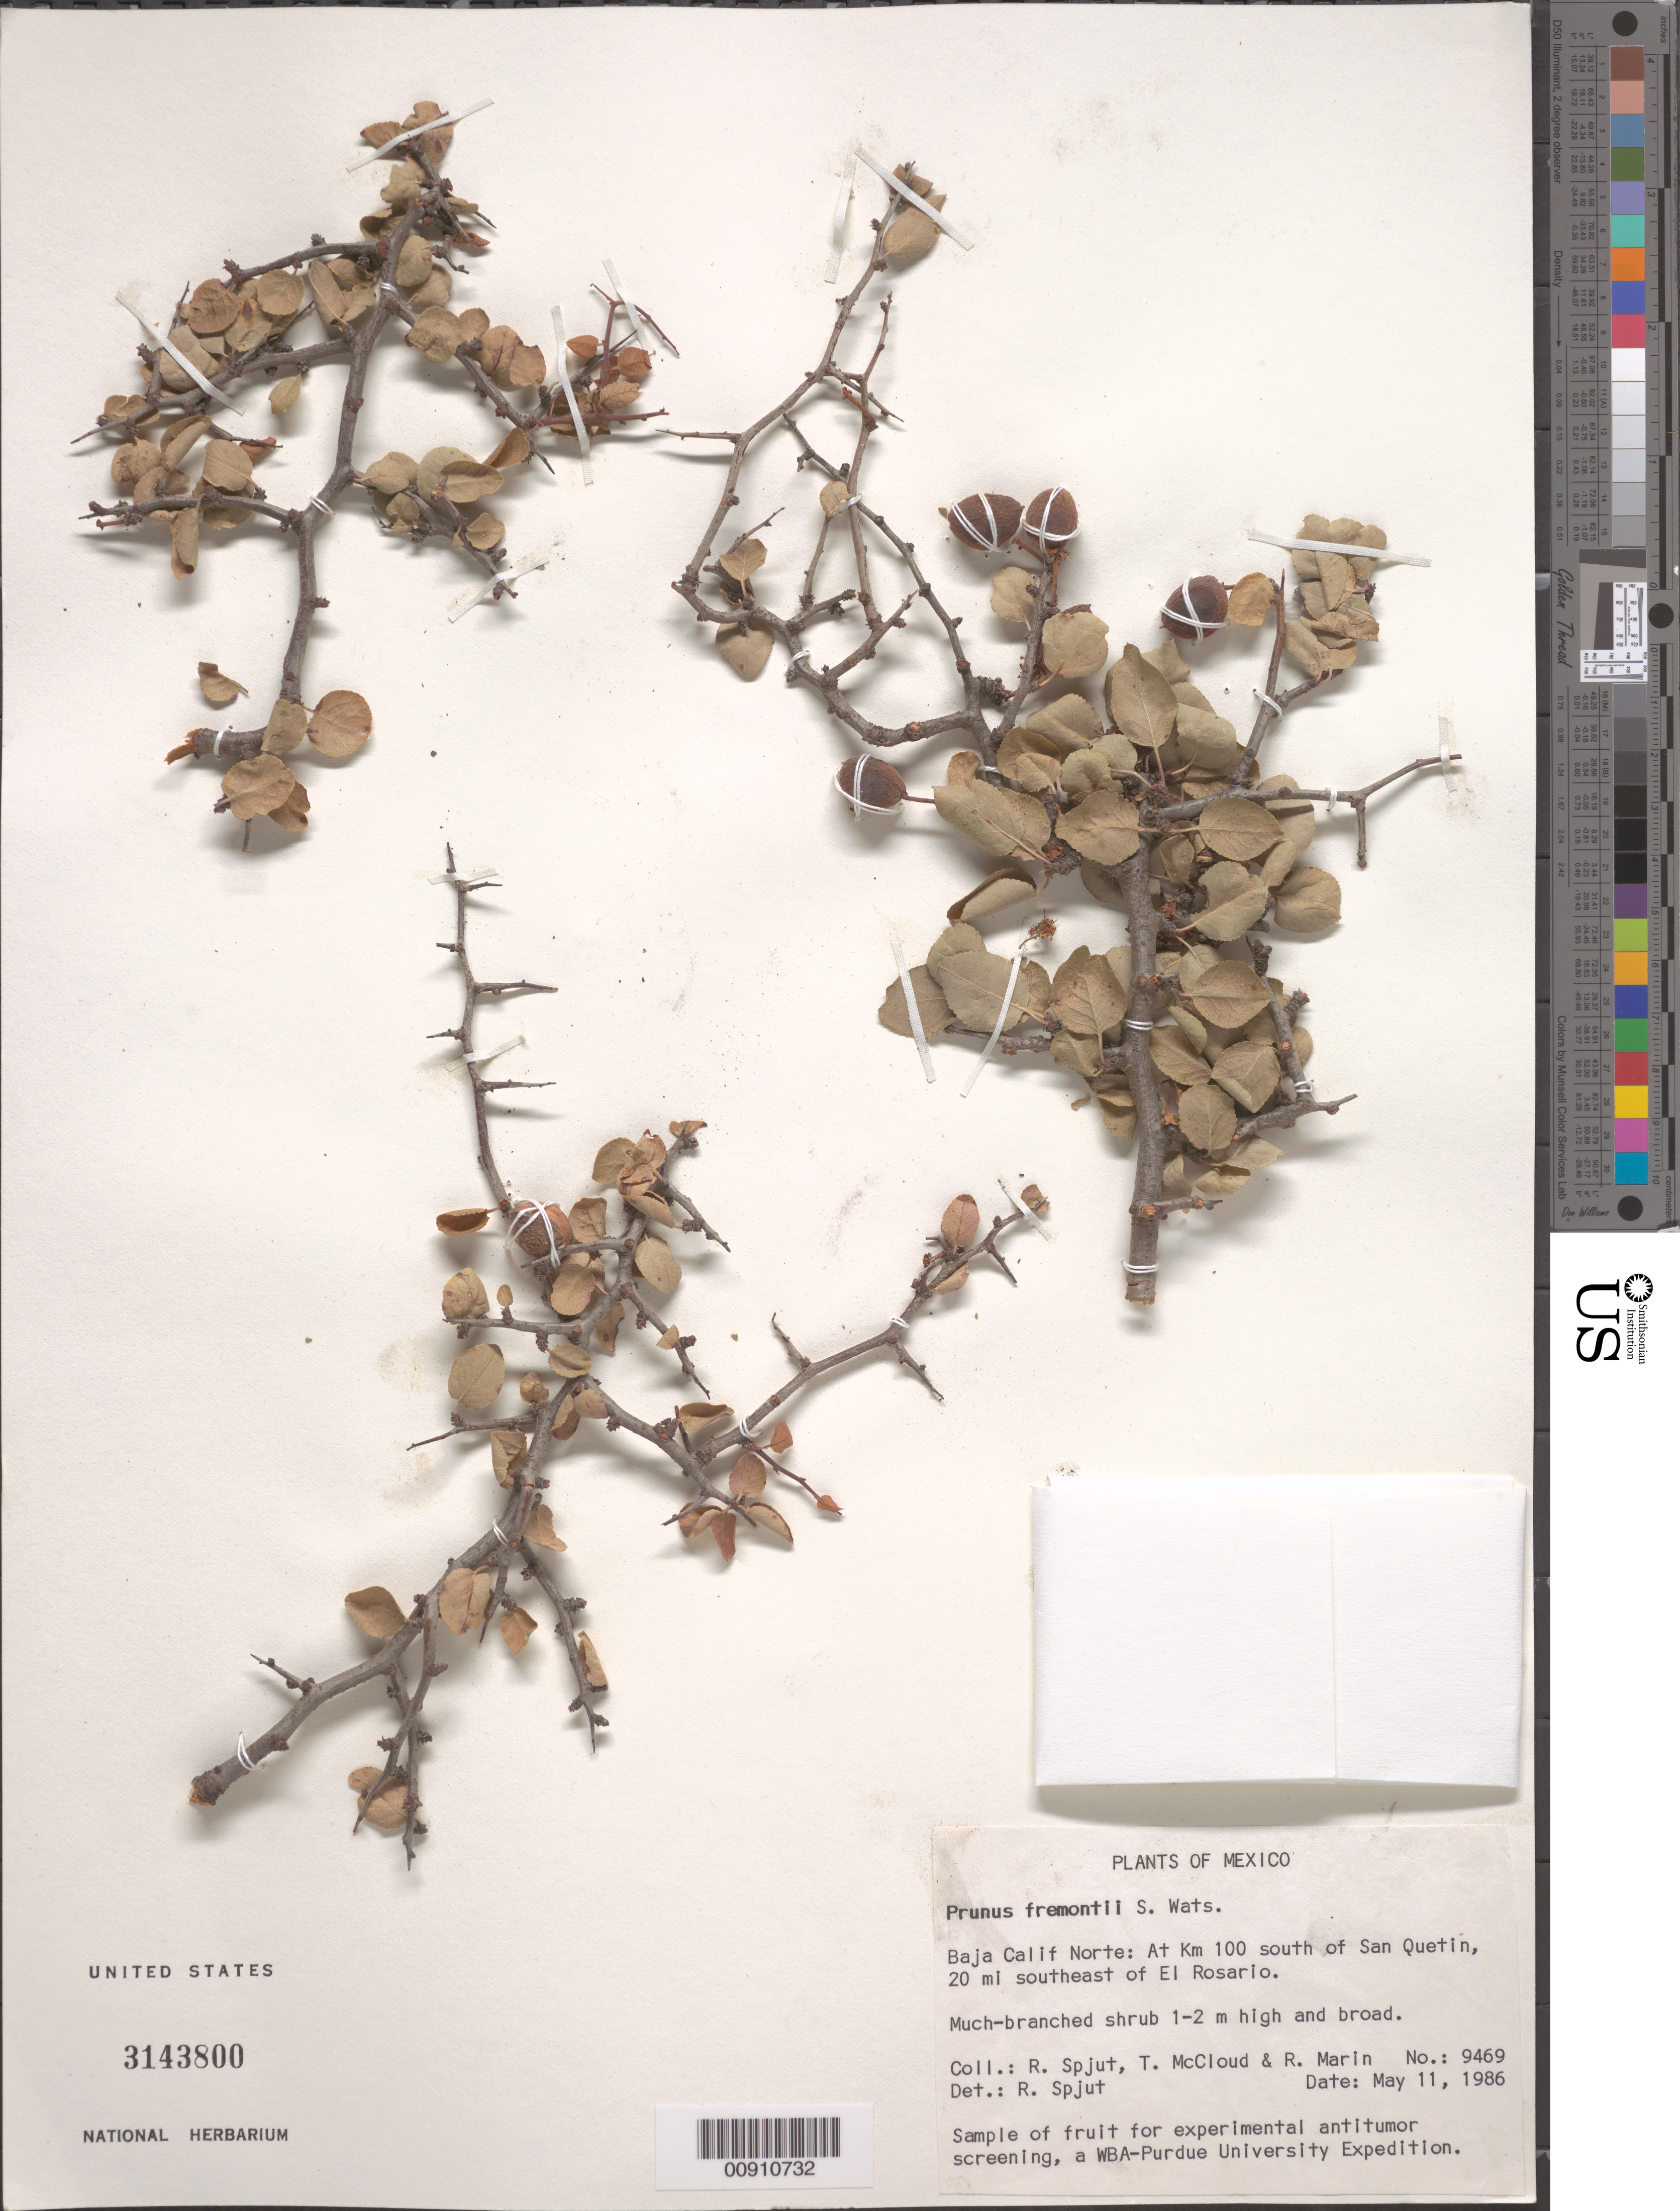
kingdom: Plantae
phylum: Tracheophyta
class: Magnoliopsida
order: Rosales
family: Rosaceae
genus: Prunus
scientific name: Prunus fremontii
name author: S. Watson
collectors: R. Spjut, T. McCloud & R. Williams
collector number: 9469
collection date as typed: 11 May 1986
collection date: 1986-05-11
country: Mexico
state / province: Baja California Norte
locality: Baja California Norte: At km 100 south of San Quentin, 20 mi. southeast of El Rosario.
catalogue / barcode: US 3143800